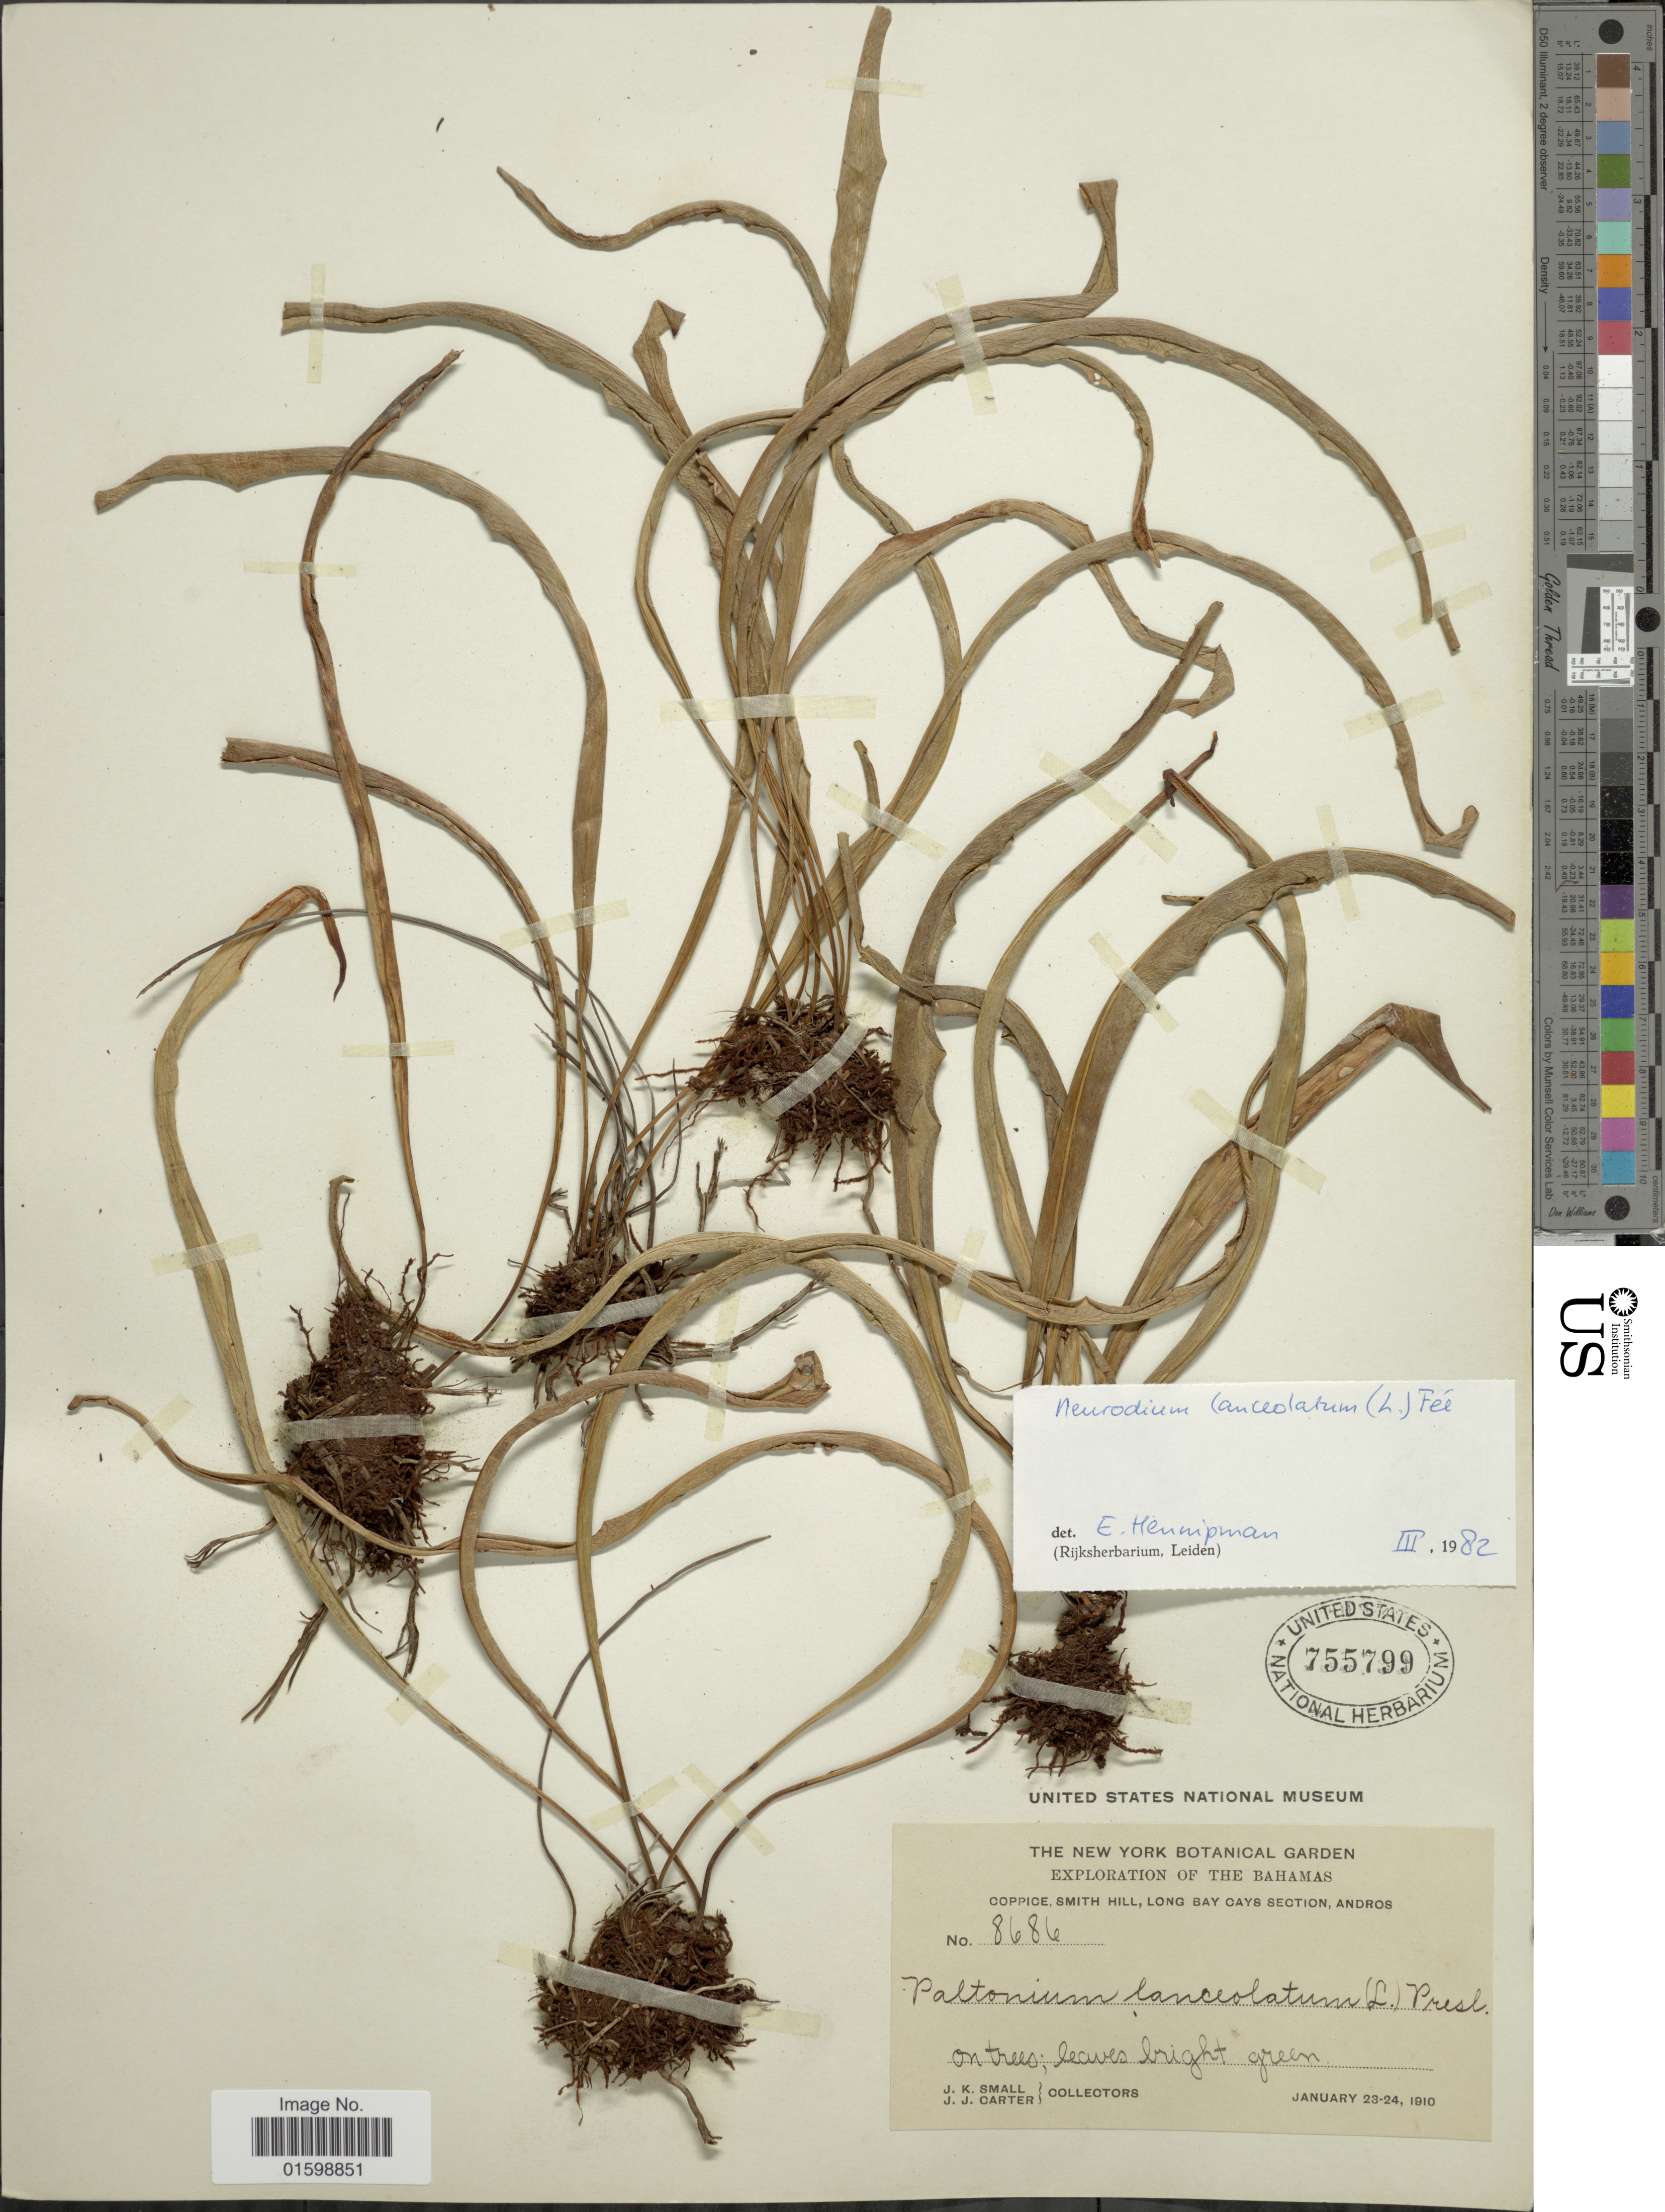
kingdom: Plantae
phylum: Tracheophyta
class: Polypodiopsida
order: Polypodiales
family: Polypodiaceae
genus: Pleopeltis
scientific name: Pleopeltis marginata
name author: A.R. Sm. & Tejero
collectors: J. K. Small & J. Carter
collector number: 8686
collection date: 1910-01-23/1910-01-24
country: Bahamas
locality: Coppice, Smith Hill, Long bay Cays Section, Andros, on trees; leaves bright green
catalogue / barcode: US 755799